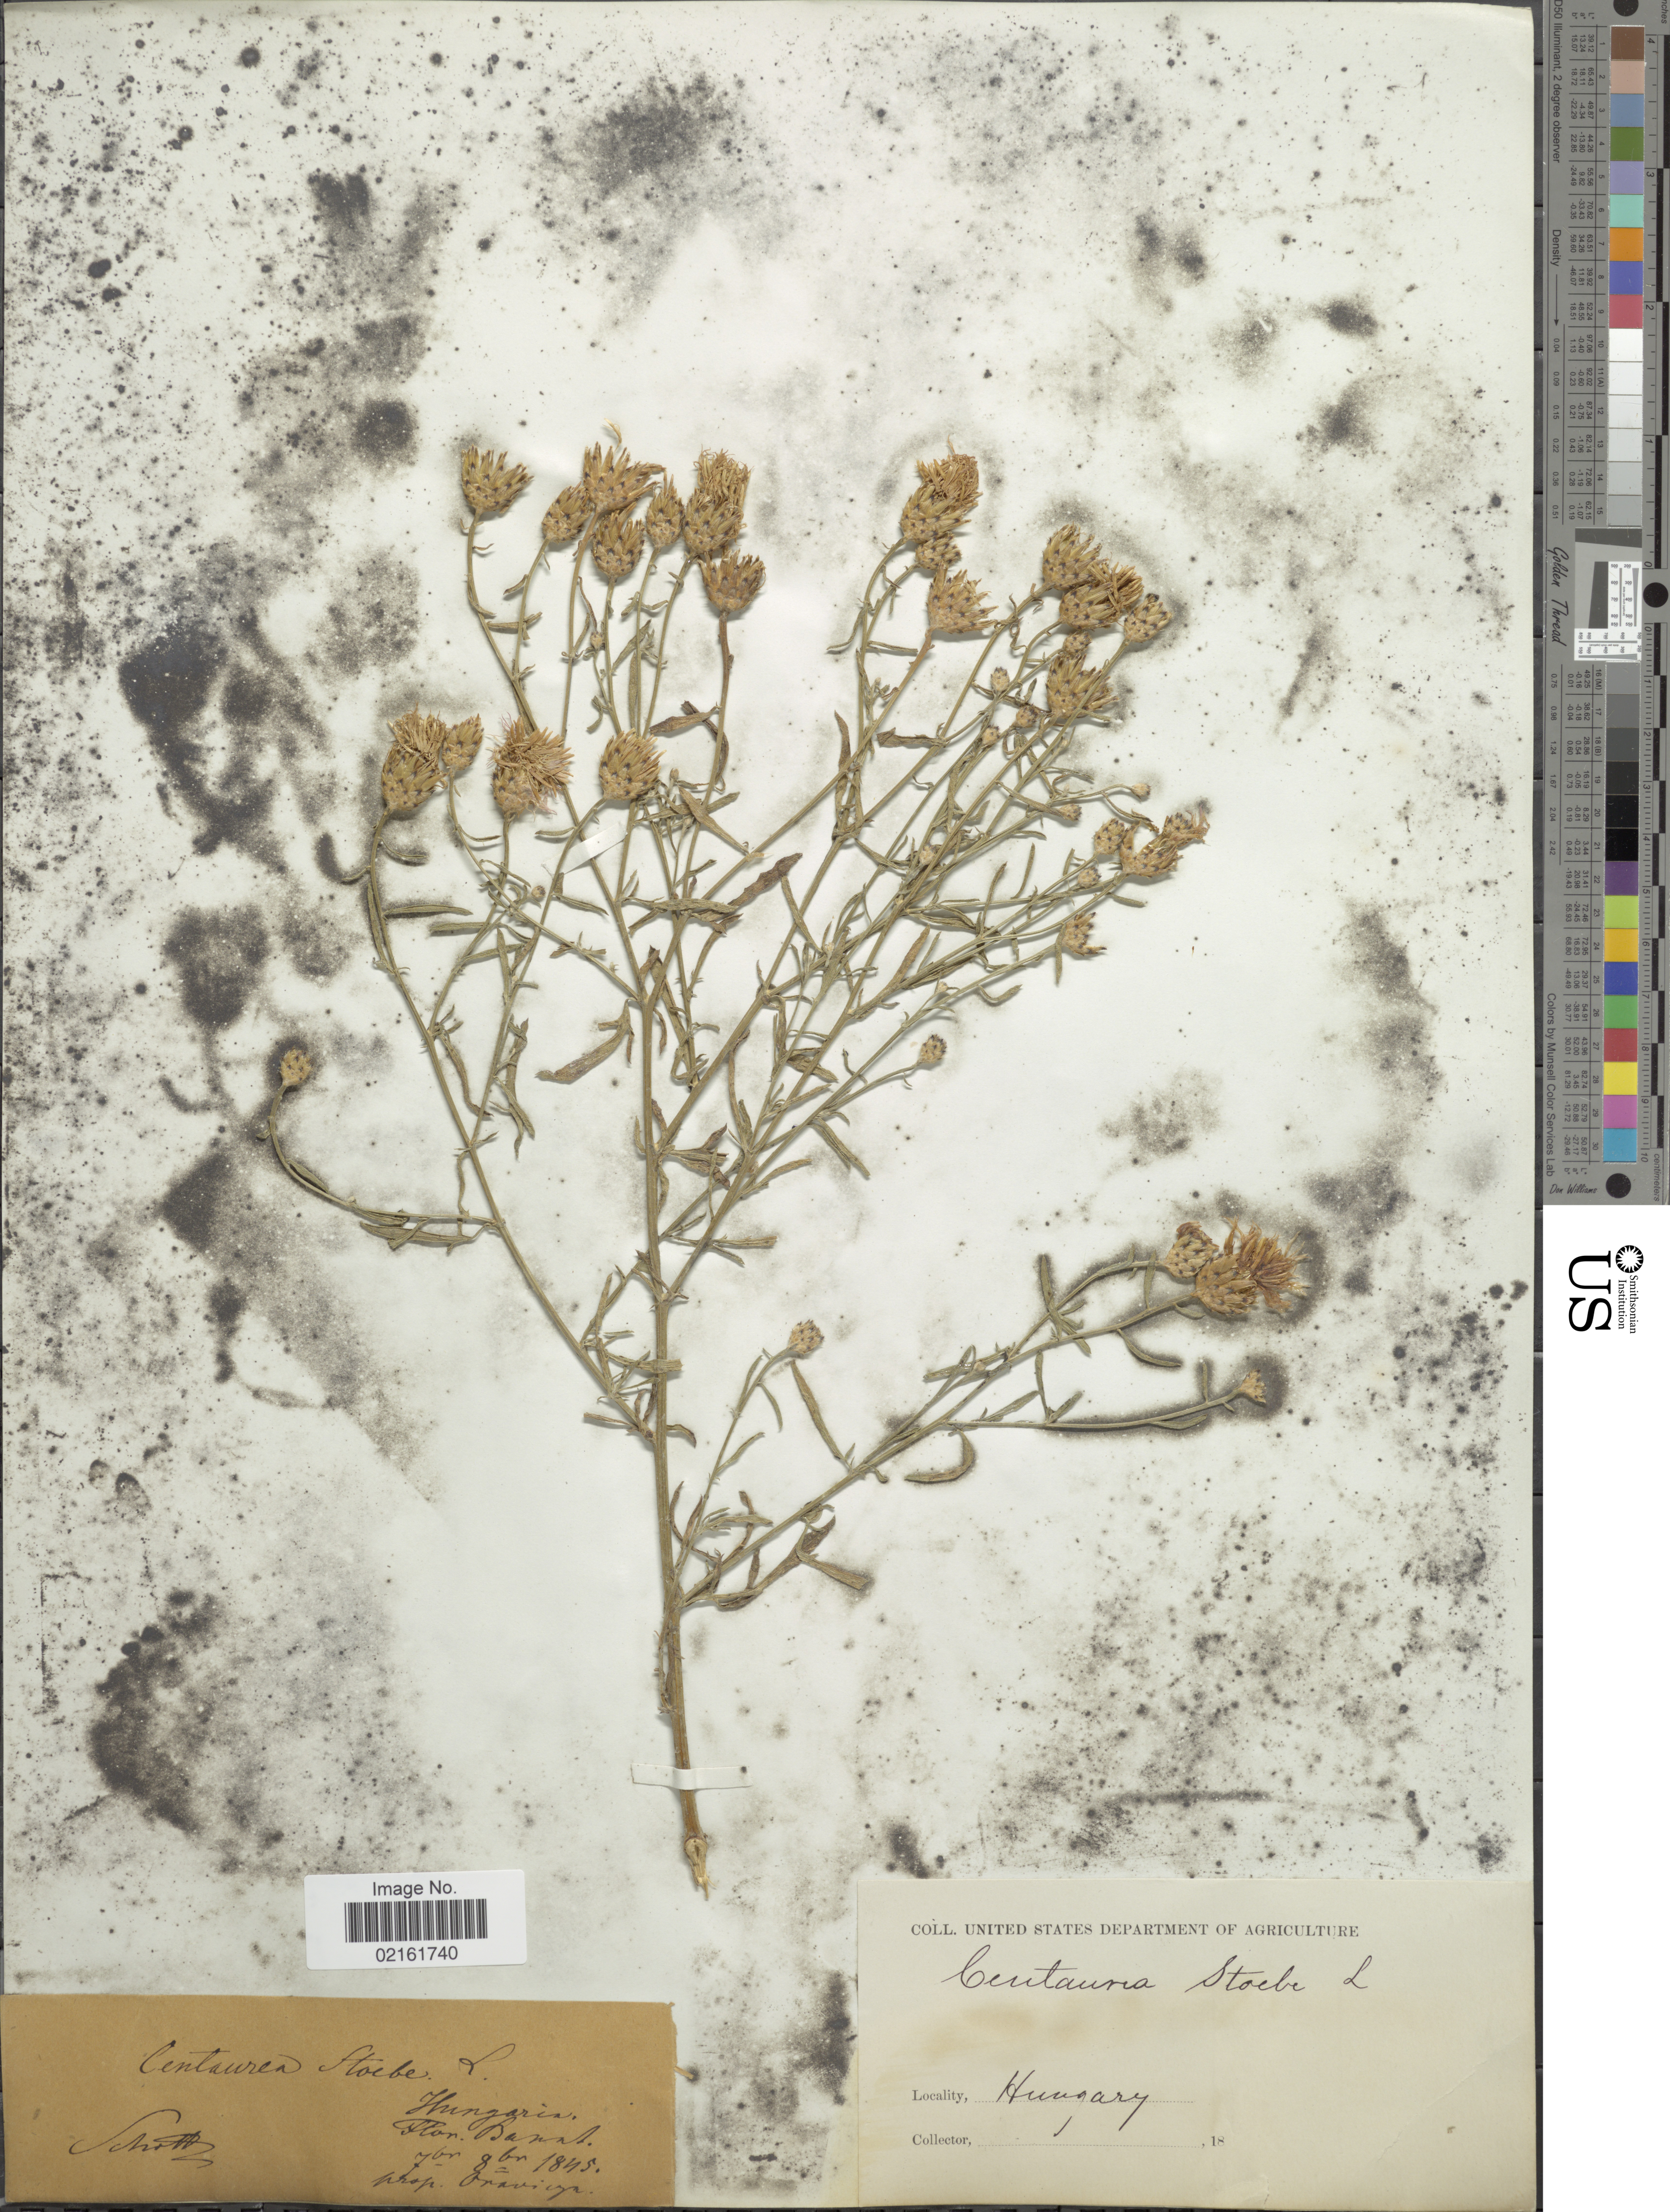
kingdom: Plantae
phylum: Tracheophyta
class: Magnoliopsida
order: Asterales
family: Asteraceae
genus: Centaurea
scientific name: Centaurea stoebe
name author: Tausch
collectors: Schott, --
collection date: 1845-09/1845-10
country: Romania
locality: Flor. Banat, prop. Oravicza